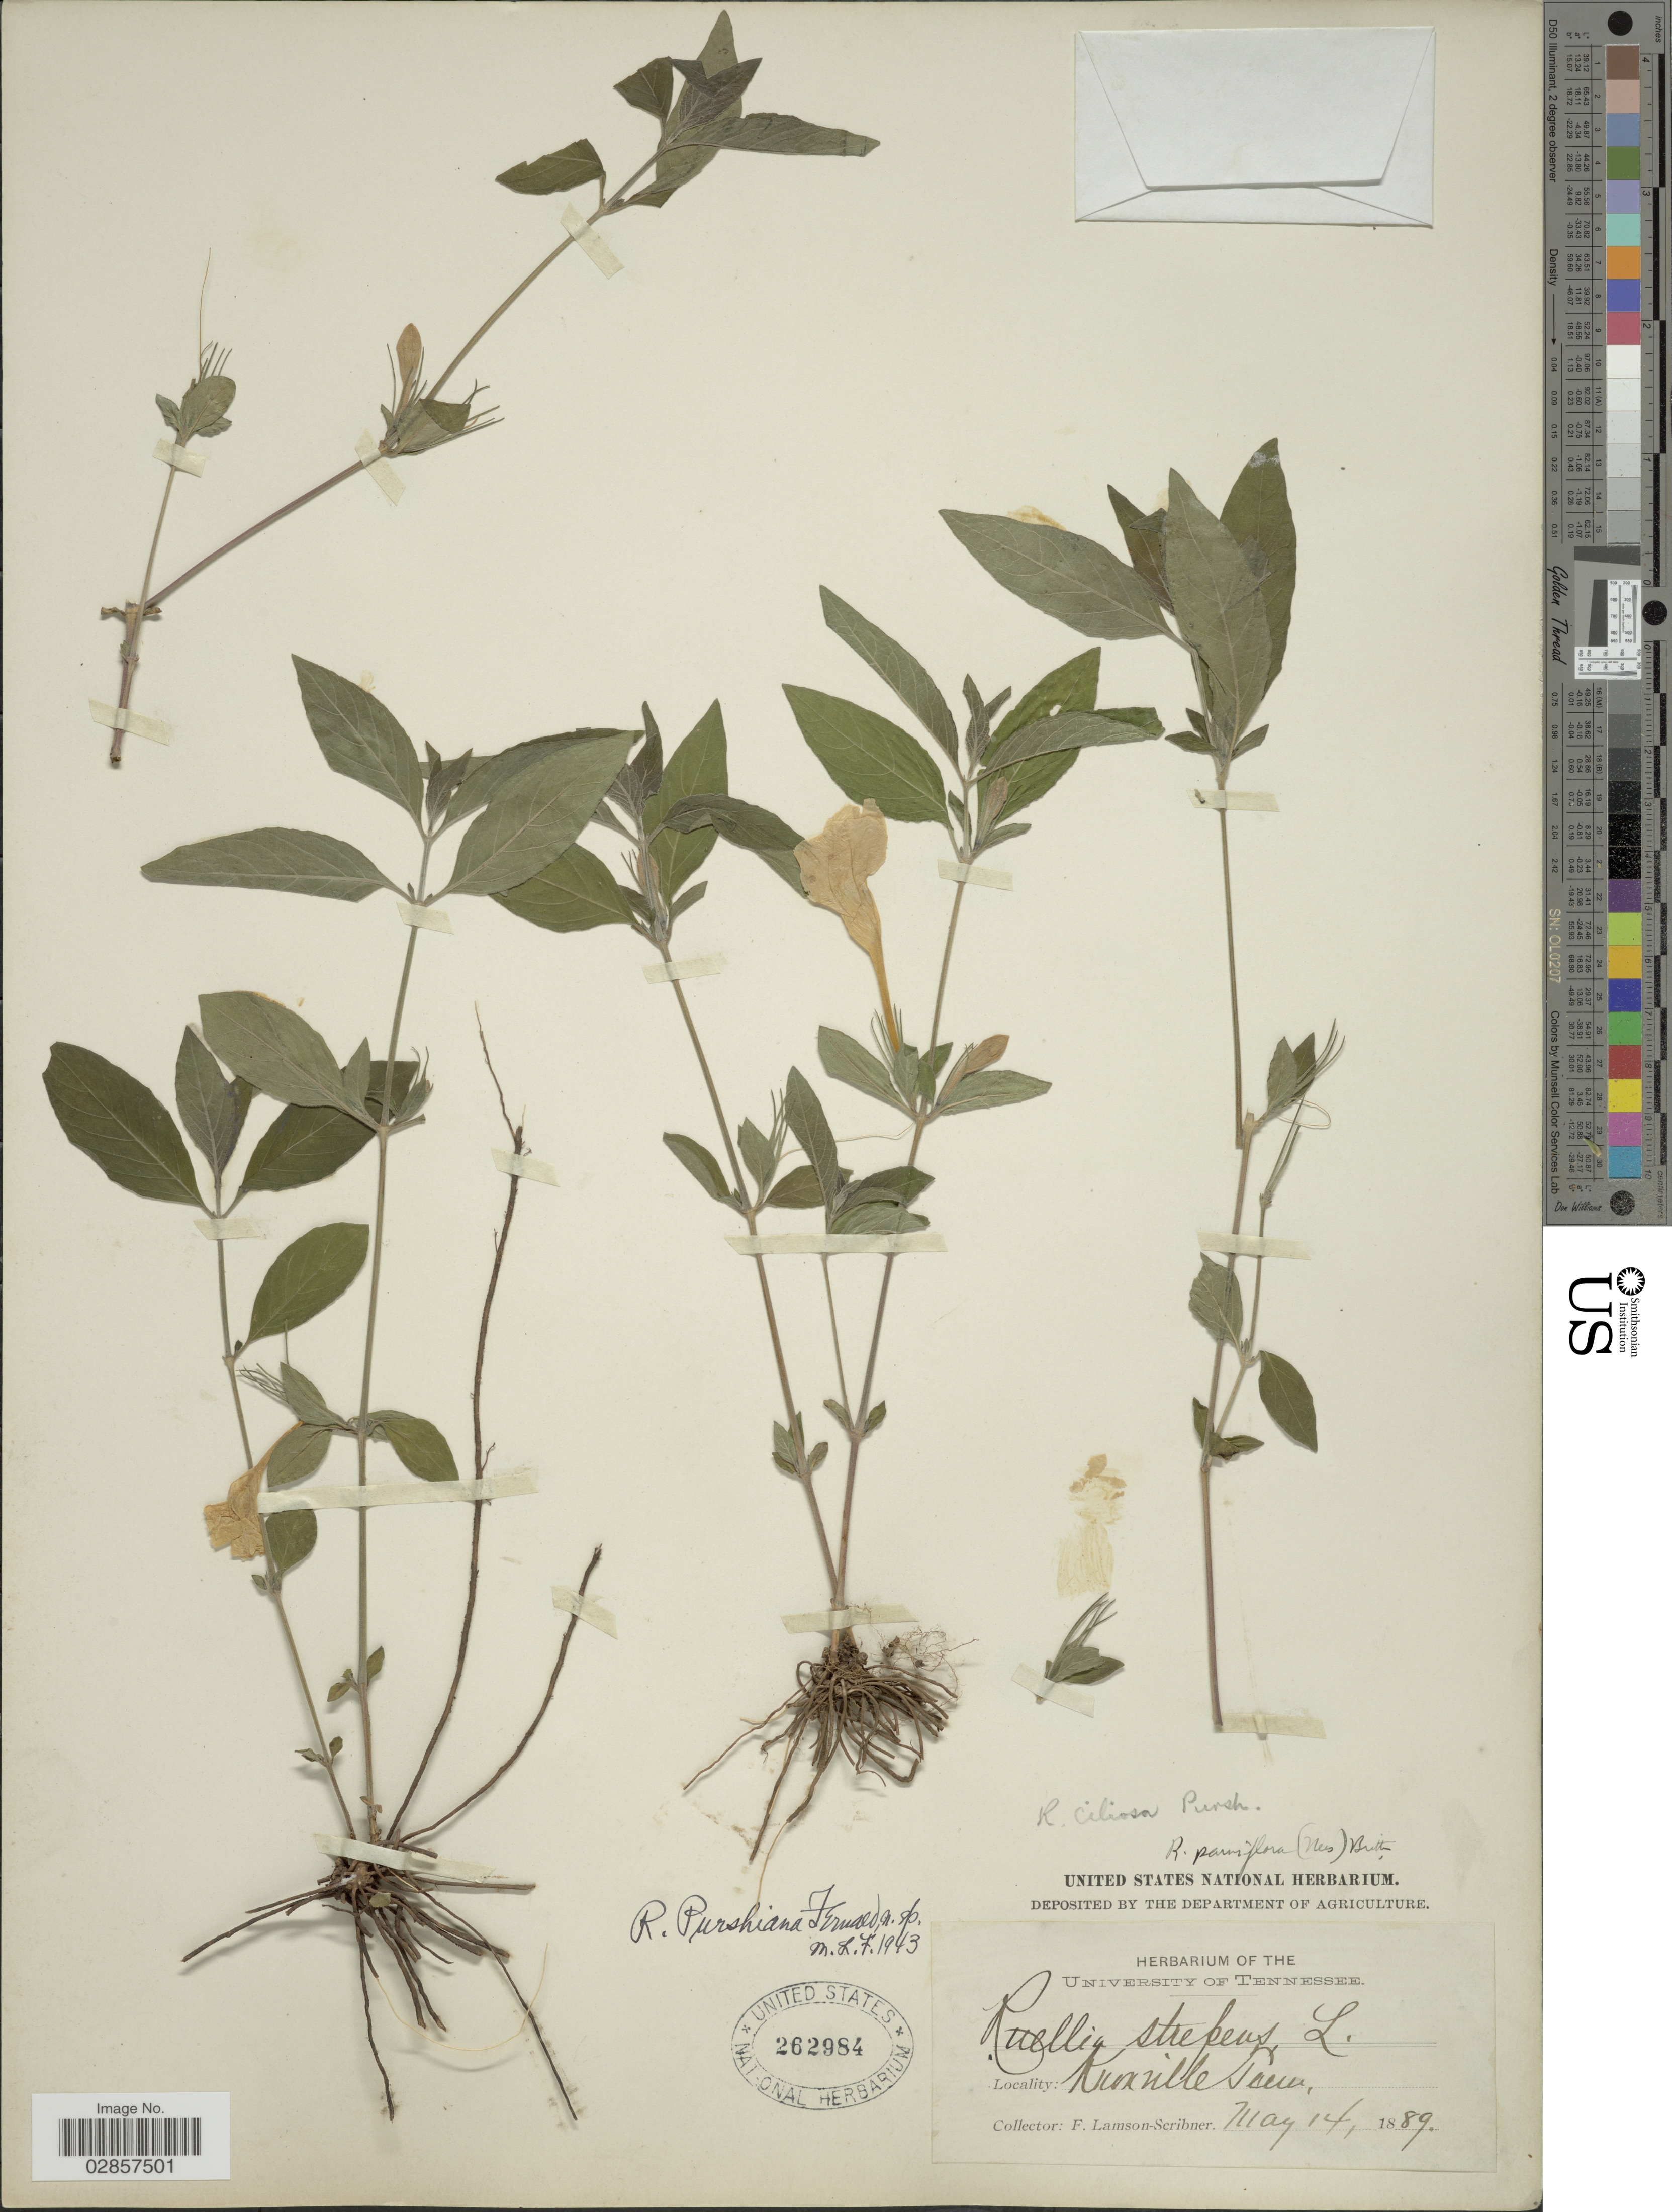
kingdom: Plantae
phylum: Tracheophyta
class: Magnoliopsida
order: Lamiales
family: Acanthaceae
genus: Ruellia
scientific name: Ruellia purshiana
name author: Fernald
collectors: F. Lamson-Scribner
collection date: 1889-05-14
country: United States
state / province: Tennessee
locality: Knoxville, Tenn.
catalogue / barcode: US 262984